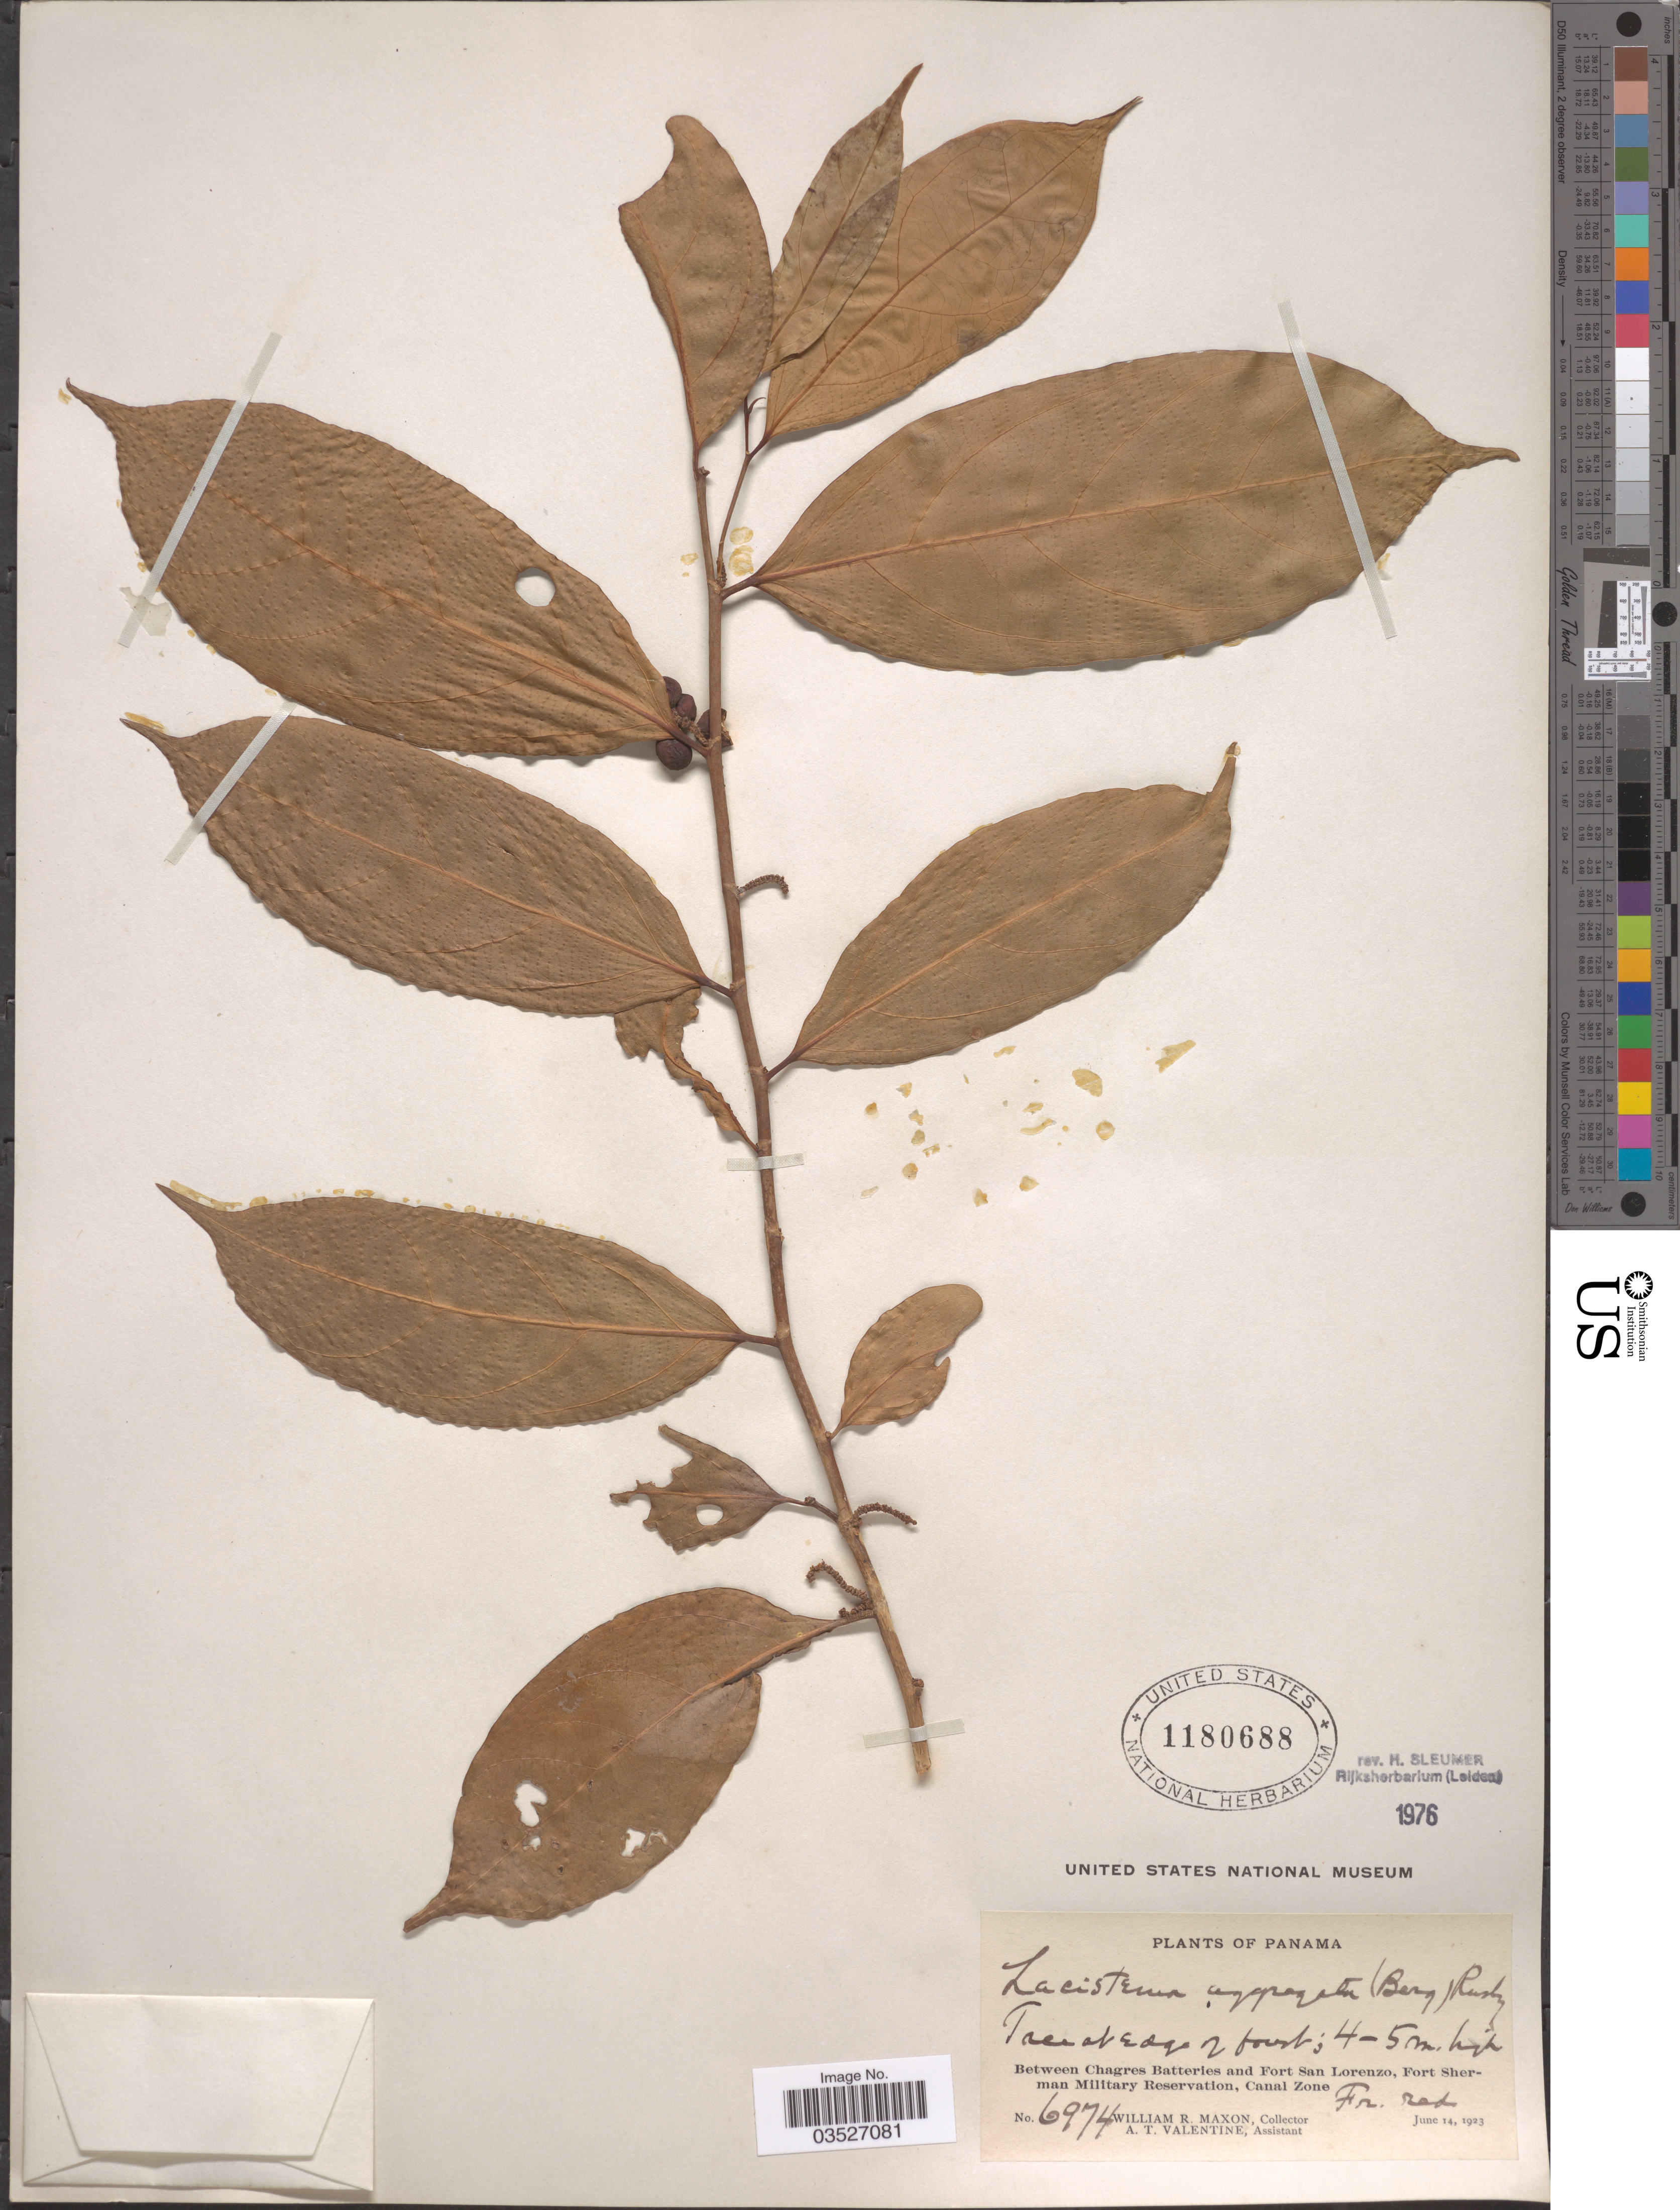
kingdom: Plantae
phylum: Tracheophyta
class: Magnoliopsida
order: Malpighiales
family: Lacistemataceae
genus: Lacistema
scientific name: Lacistema aggregatum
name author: (P.J. Bergius) Rusby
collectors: W. R. Maxon & A. Valentine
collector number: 6974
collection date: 1923-06-14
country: Panama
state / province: Colón / Panamá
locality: Between Chagres Batteries and Fort San Lorenzo, Fort Sherman Military Reservation, Canal Zone.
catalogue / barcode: US 1180688